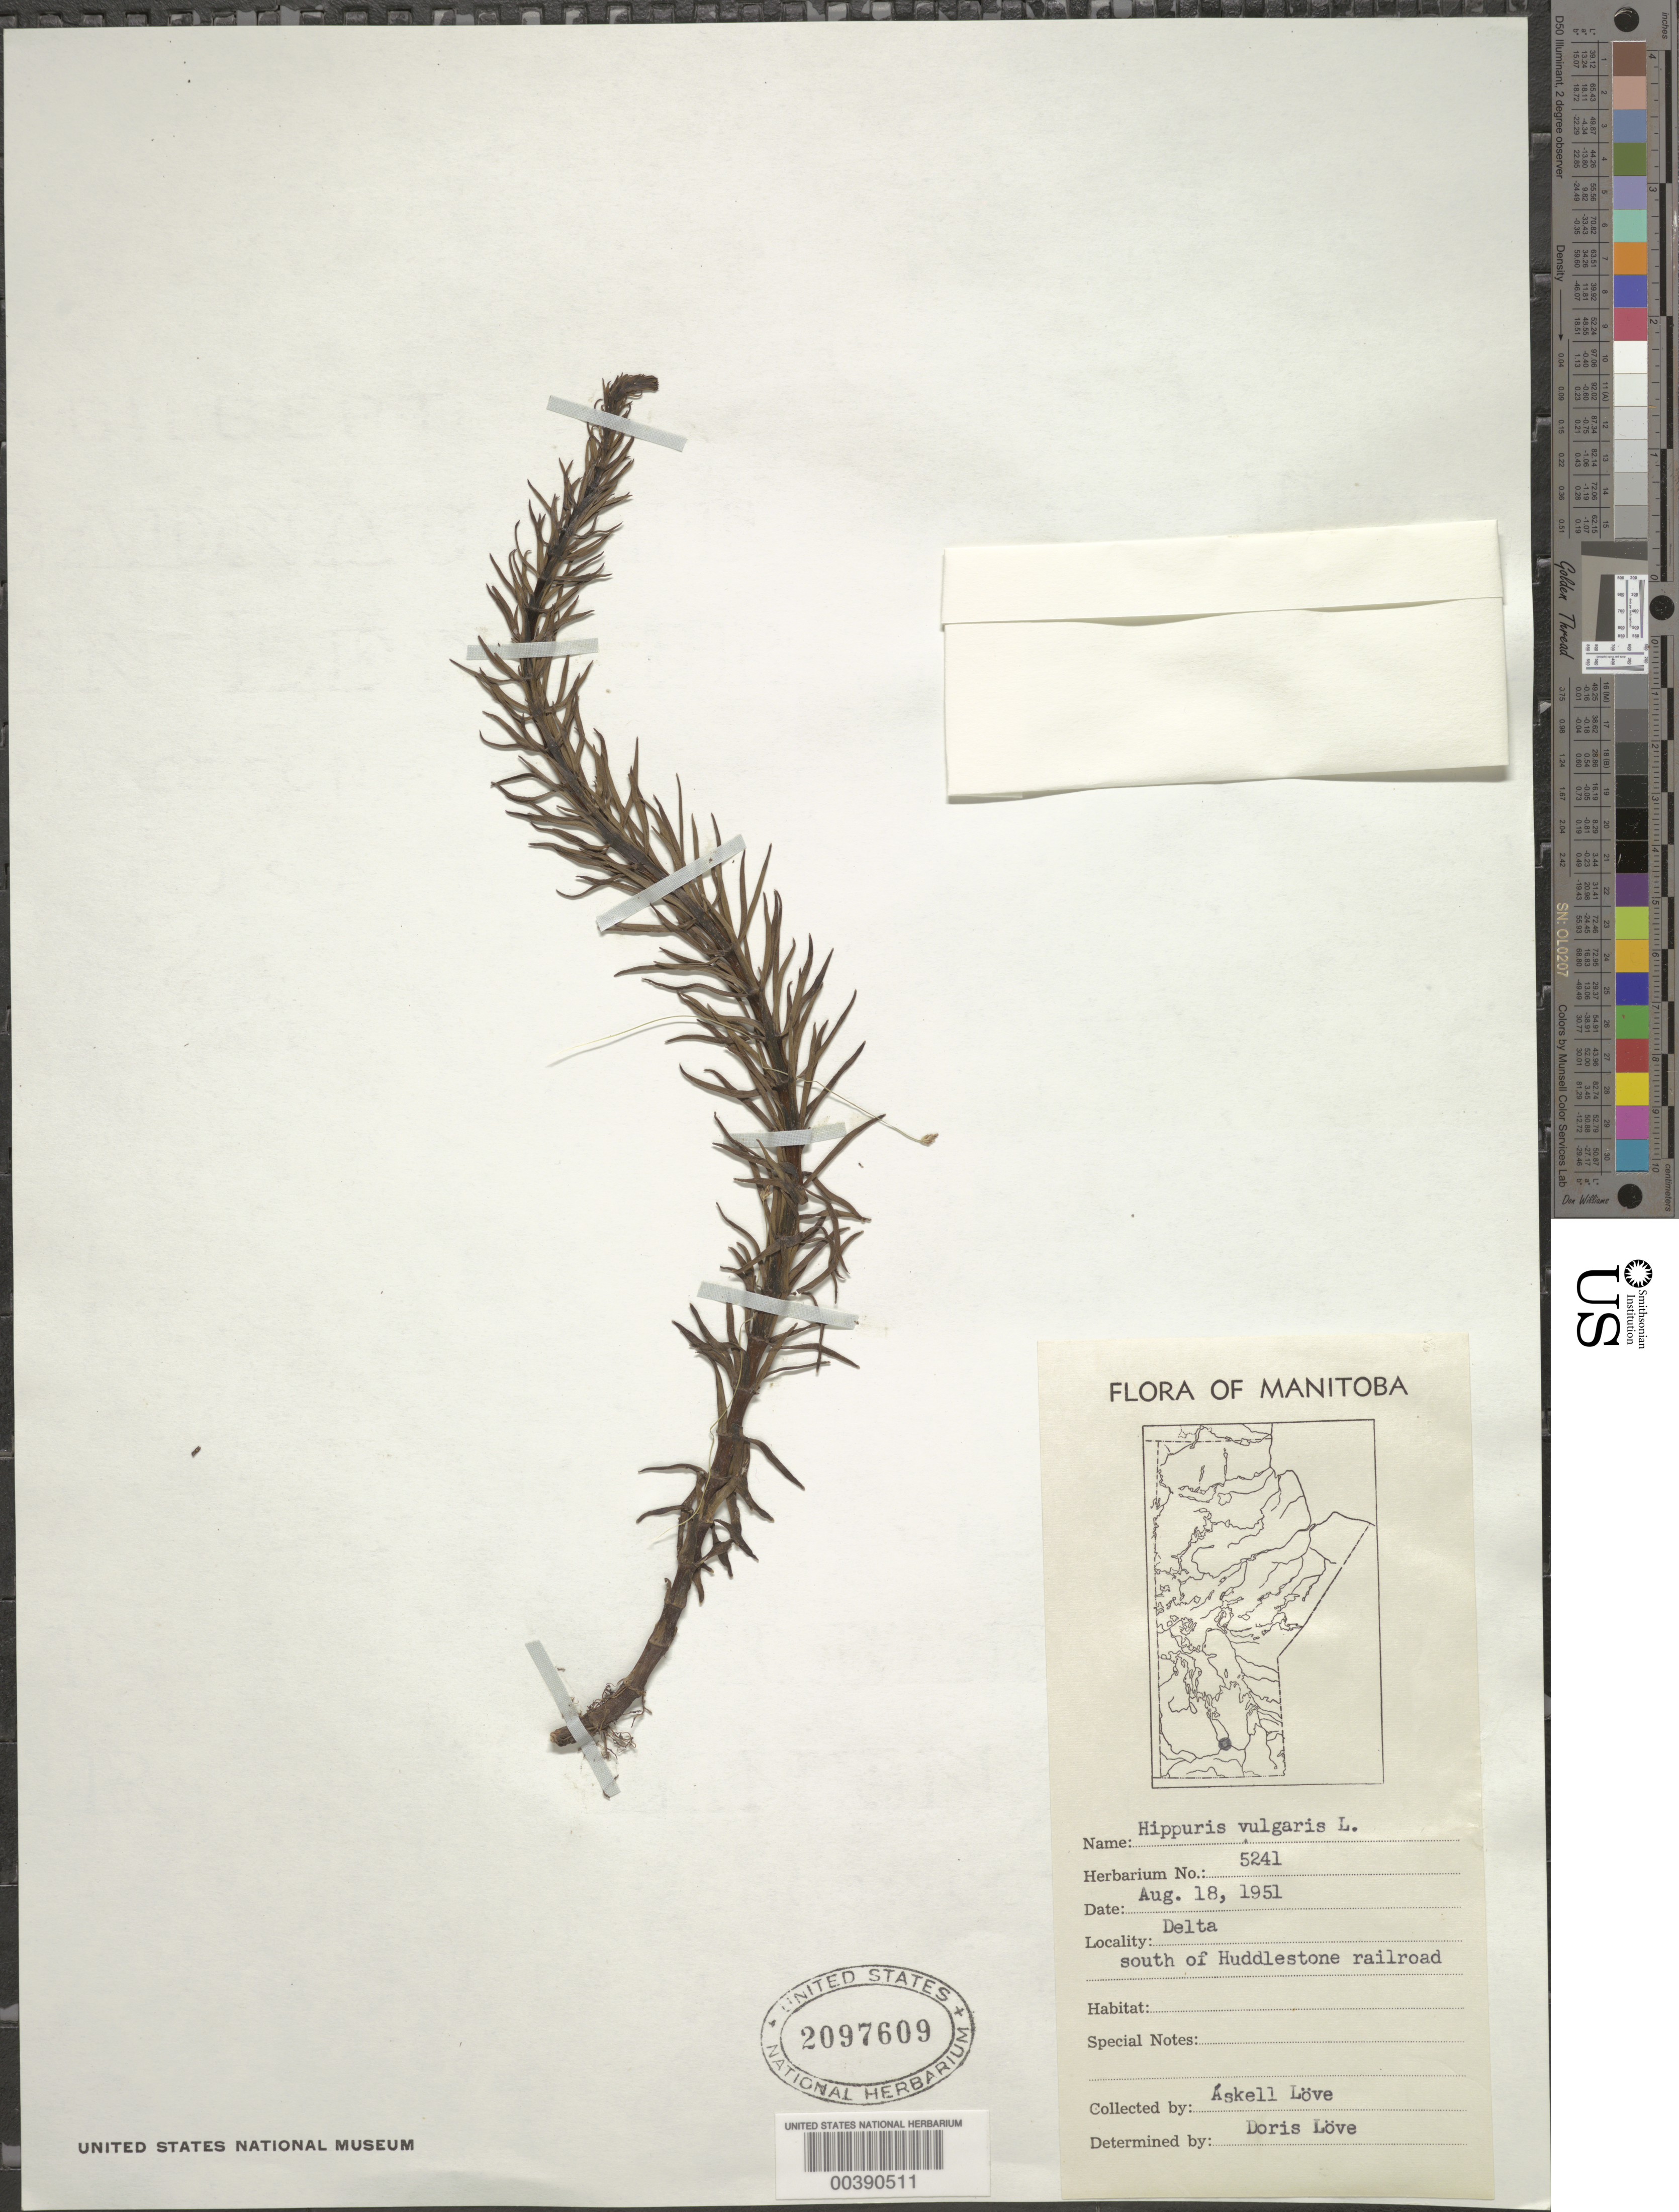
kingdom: Plantae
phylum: Tracheophyta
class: Magnoliopsida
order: Lamiales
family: Plantaginaceae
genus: Hippuris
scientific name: Hippuris vulgaris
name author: L.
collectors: Á. Löve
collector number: Herb. No. 5241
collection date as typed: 18 Aug 1951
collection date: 1951-08-18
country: Canada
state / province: Manitoba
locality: Delta, s of huddlestone rr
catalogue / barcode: US 2097609